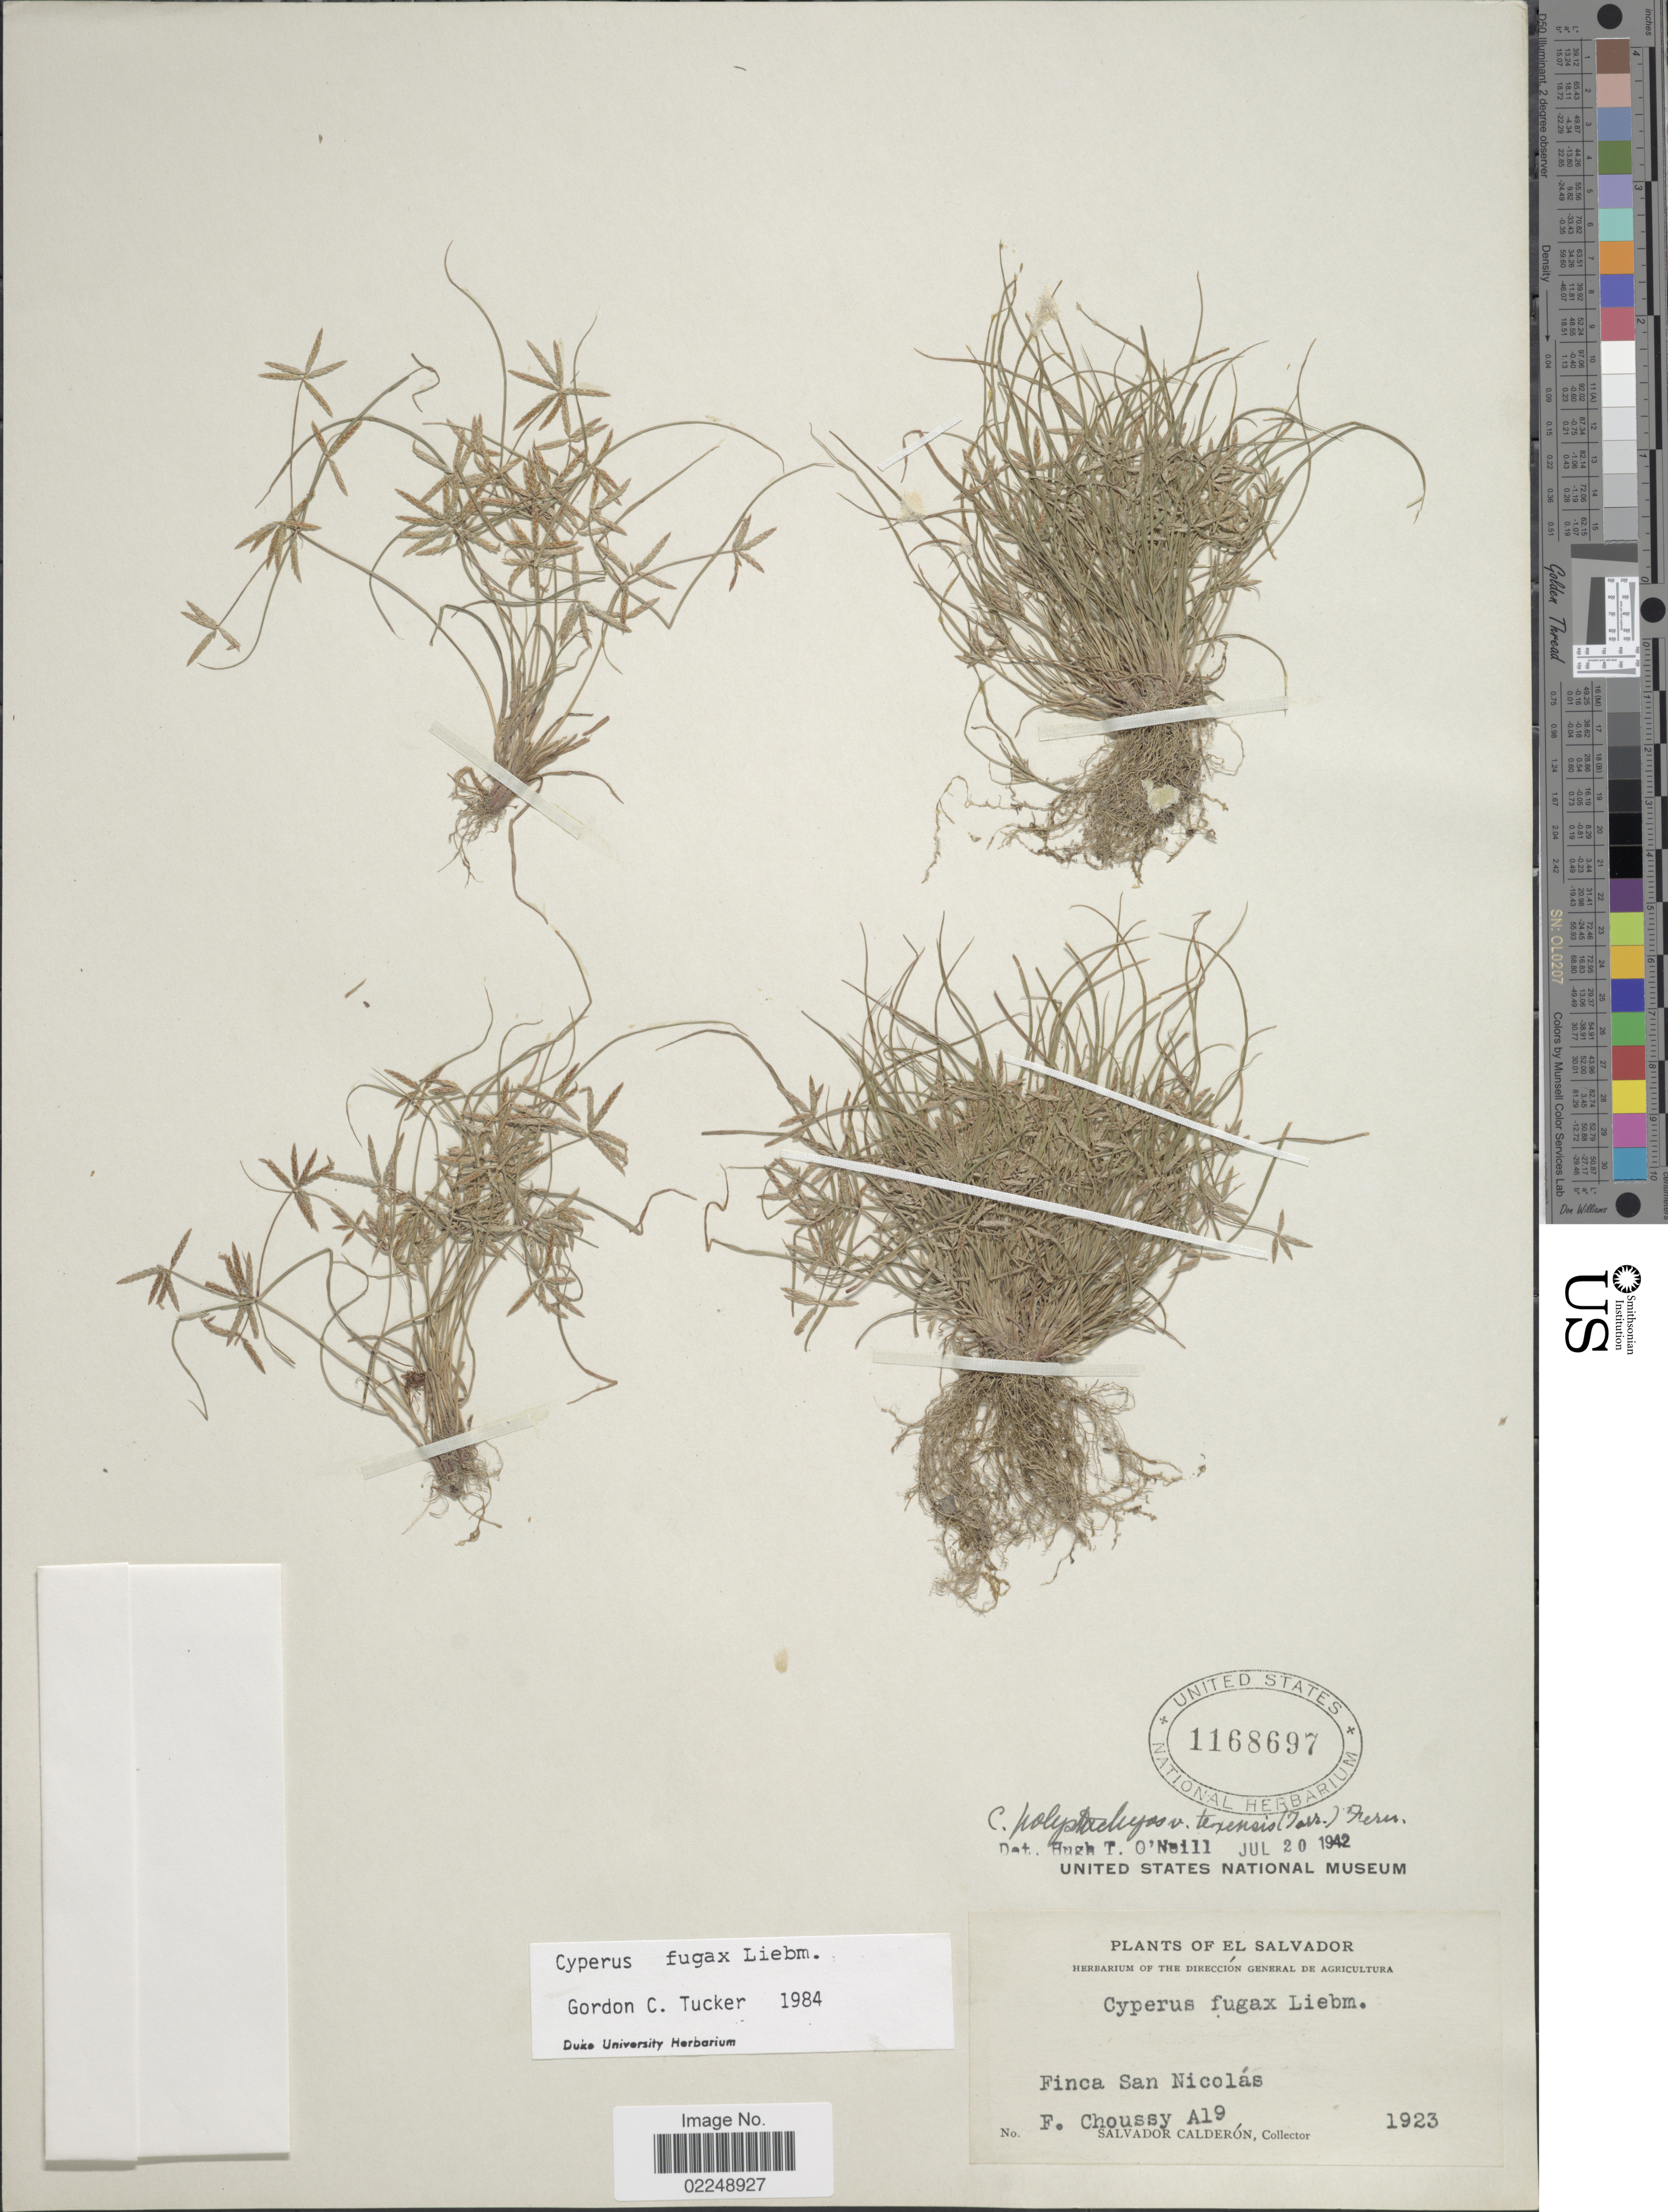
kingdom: Plantae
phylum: Tracheophyta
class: Liliopsida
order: Poales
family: Cyperaceae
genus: Cyperus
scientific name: Cyperus fugax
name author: Liebm.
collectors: S. Calderón & F. Choussy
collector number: A19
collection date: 1923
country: El Salvador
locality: Finca San Nicolas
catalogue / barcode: US 1168697